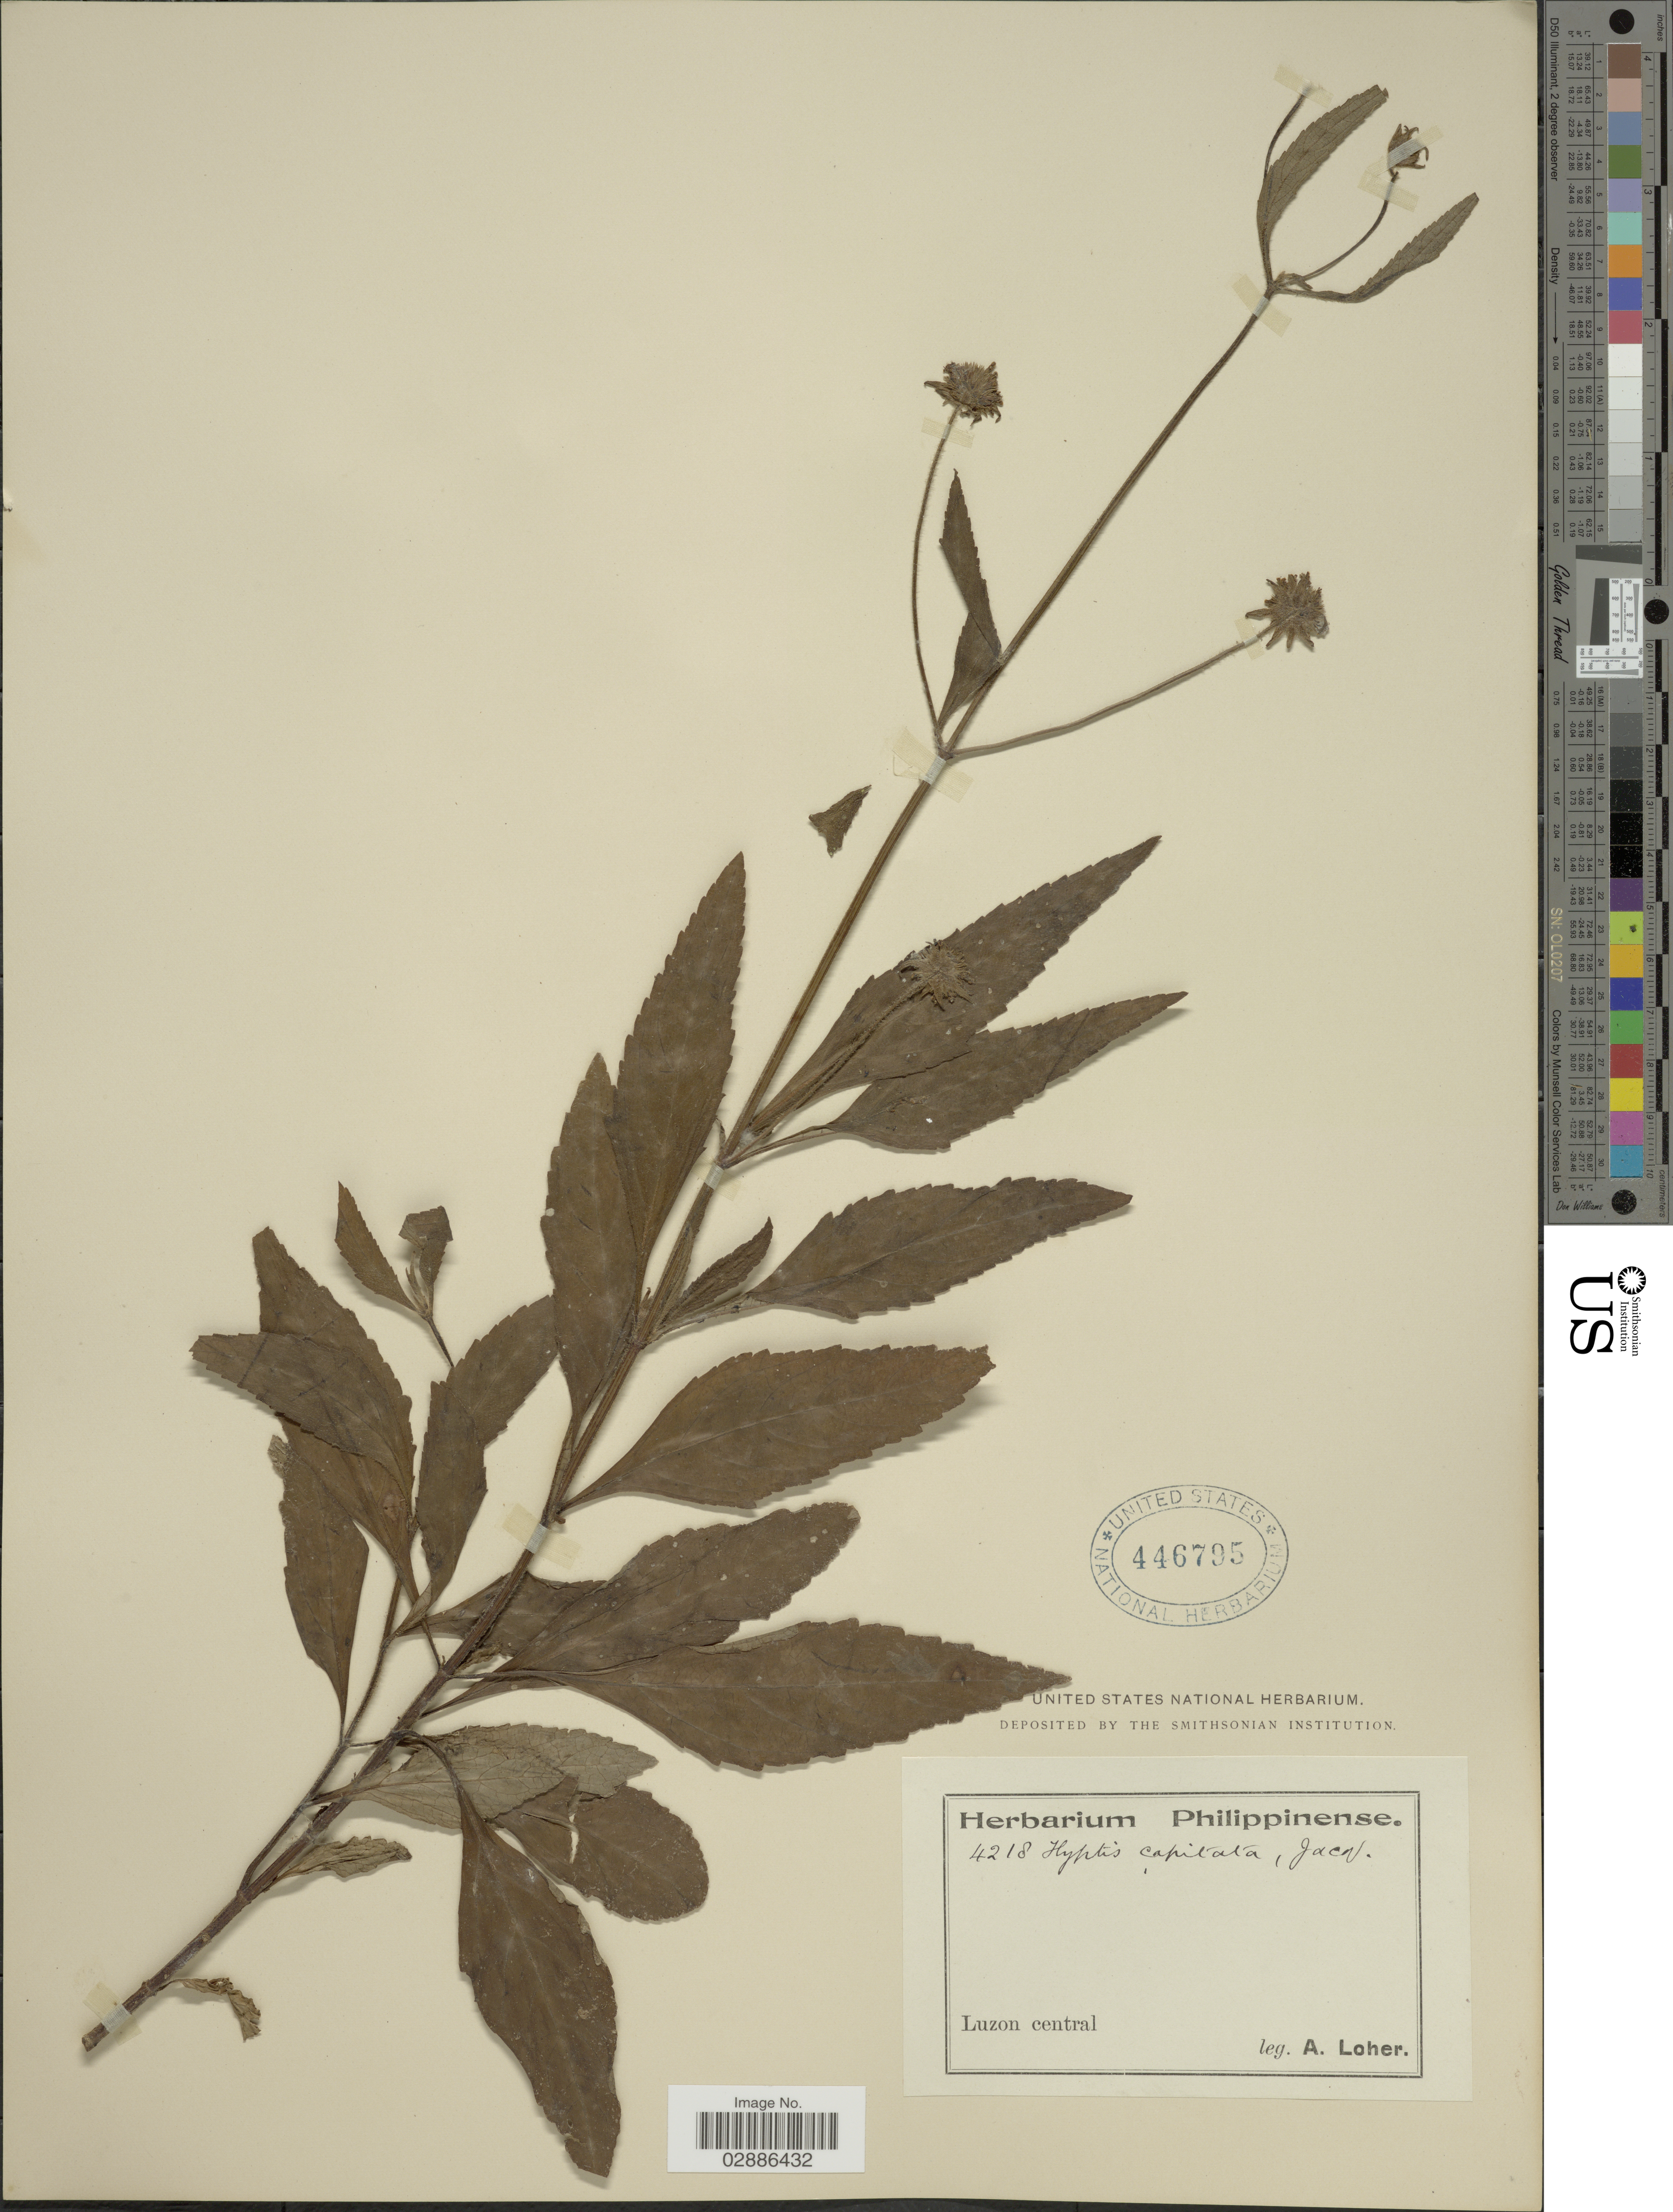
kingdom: Plantae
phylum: Tracheophyta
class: Magnoliopsida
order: Lamiales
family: Lamiaceae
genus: Hyptis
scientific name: Hyptis capitata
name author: Jacq.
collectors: A. Loher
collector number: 4218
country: Philippines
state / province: Central Luzon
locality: Luzon central.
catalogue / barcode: US 446795